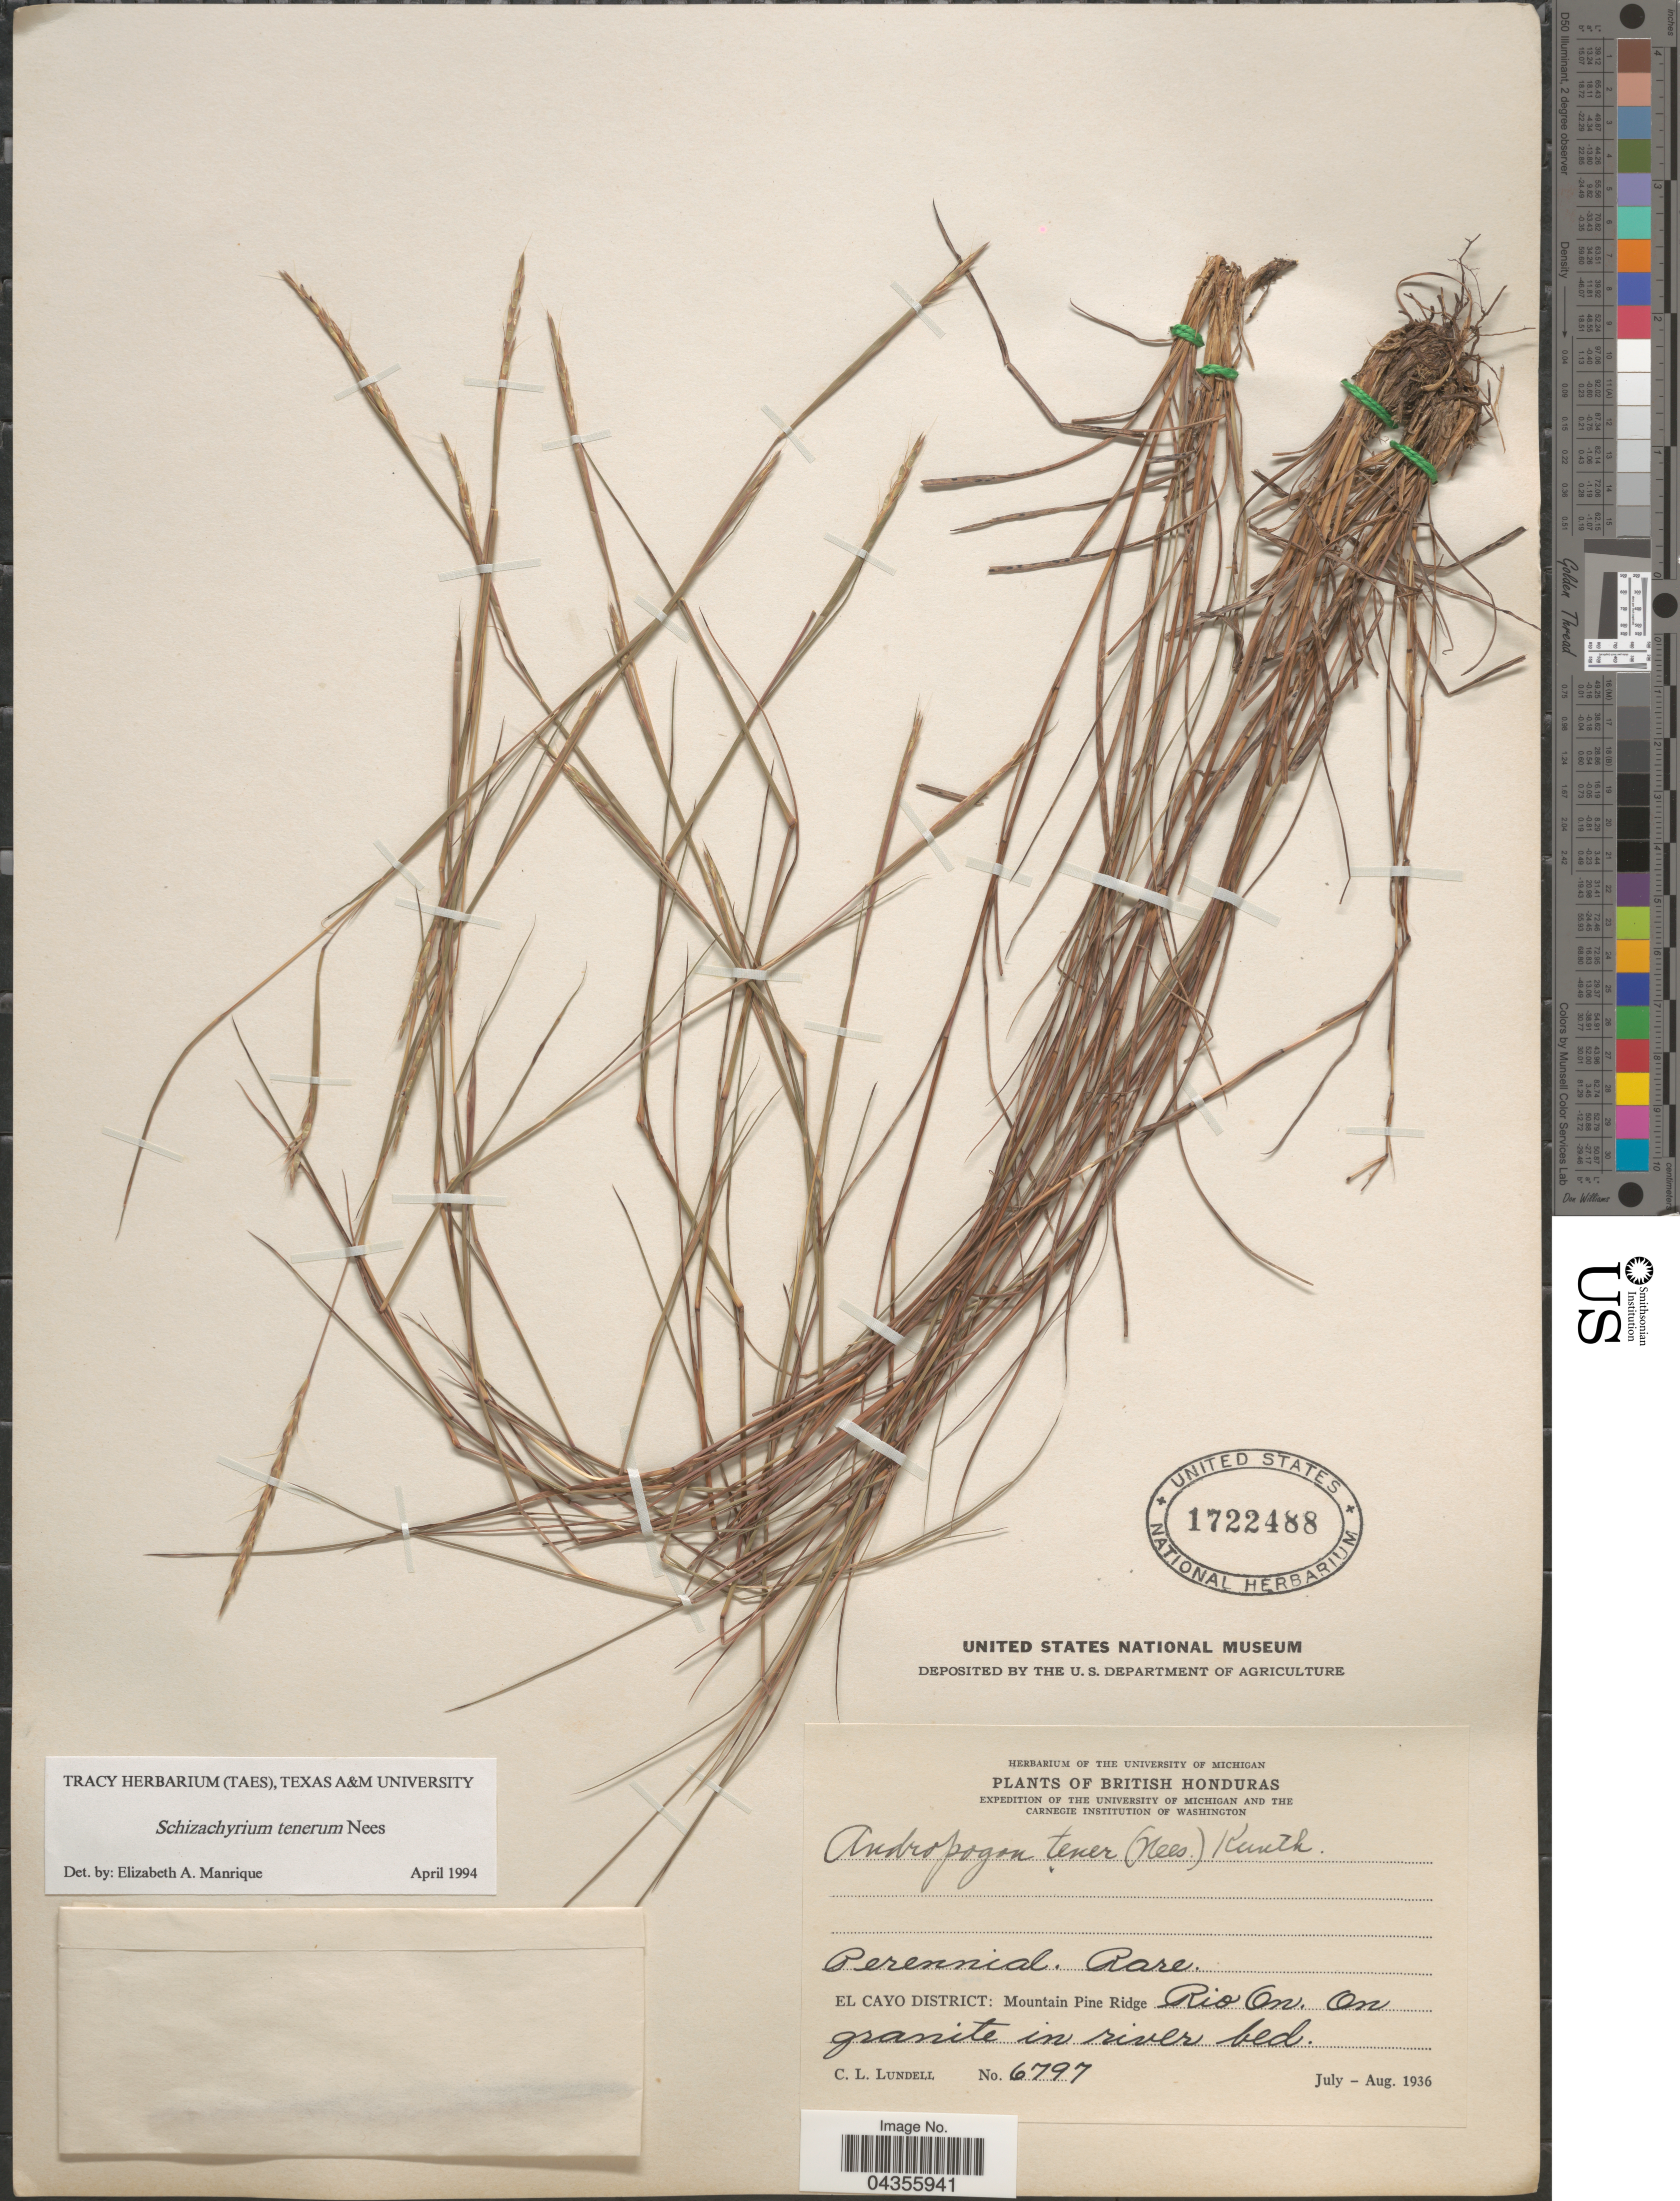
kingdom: Plantae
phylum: Tracheophyta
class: Liliopsida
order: Poales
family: Poaceae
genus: Schizachyrium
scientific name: Schizachyrium tenerum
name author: Nees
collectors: C. L. Lundell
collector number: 6797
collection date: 1936-07/1936-08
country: Belize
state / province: Cayo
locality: British Honduras. Expedition of the University of Michigan and the Carnegie Institution of Washington. El Cayo District: Mountain Pine Ridge. Rio On.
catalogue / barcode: US 1722488